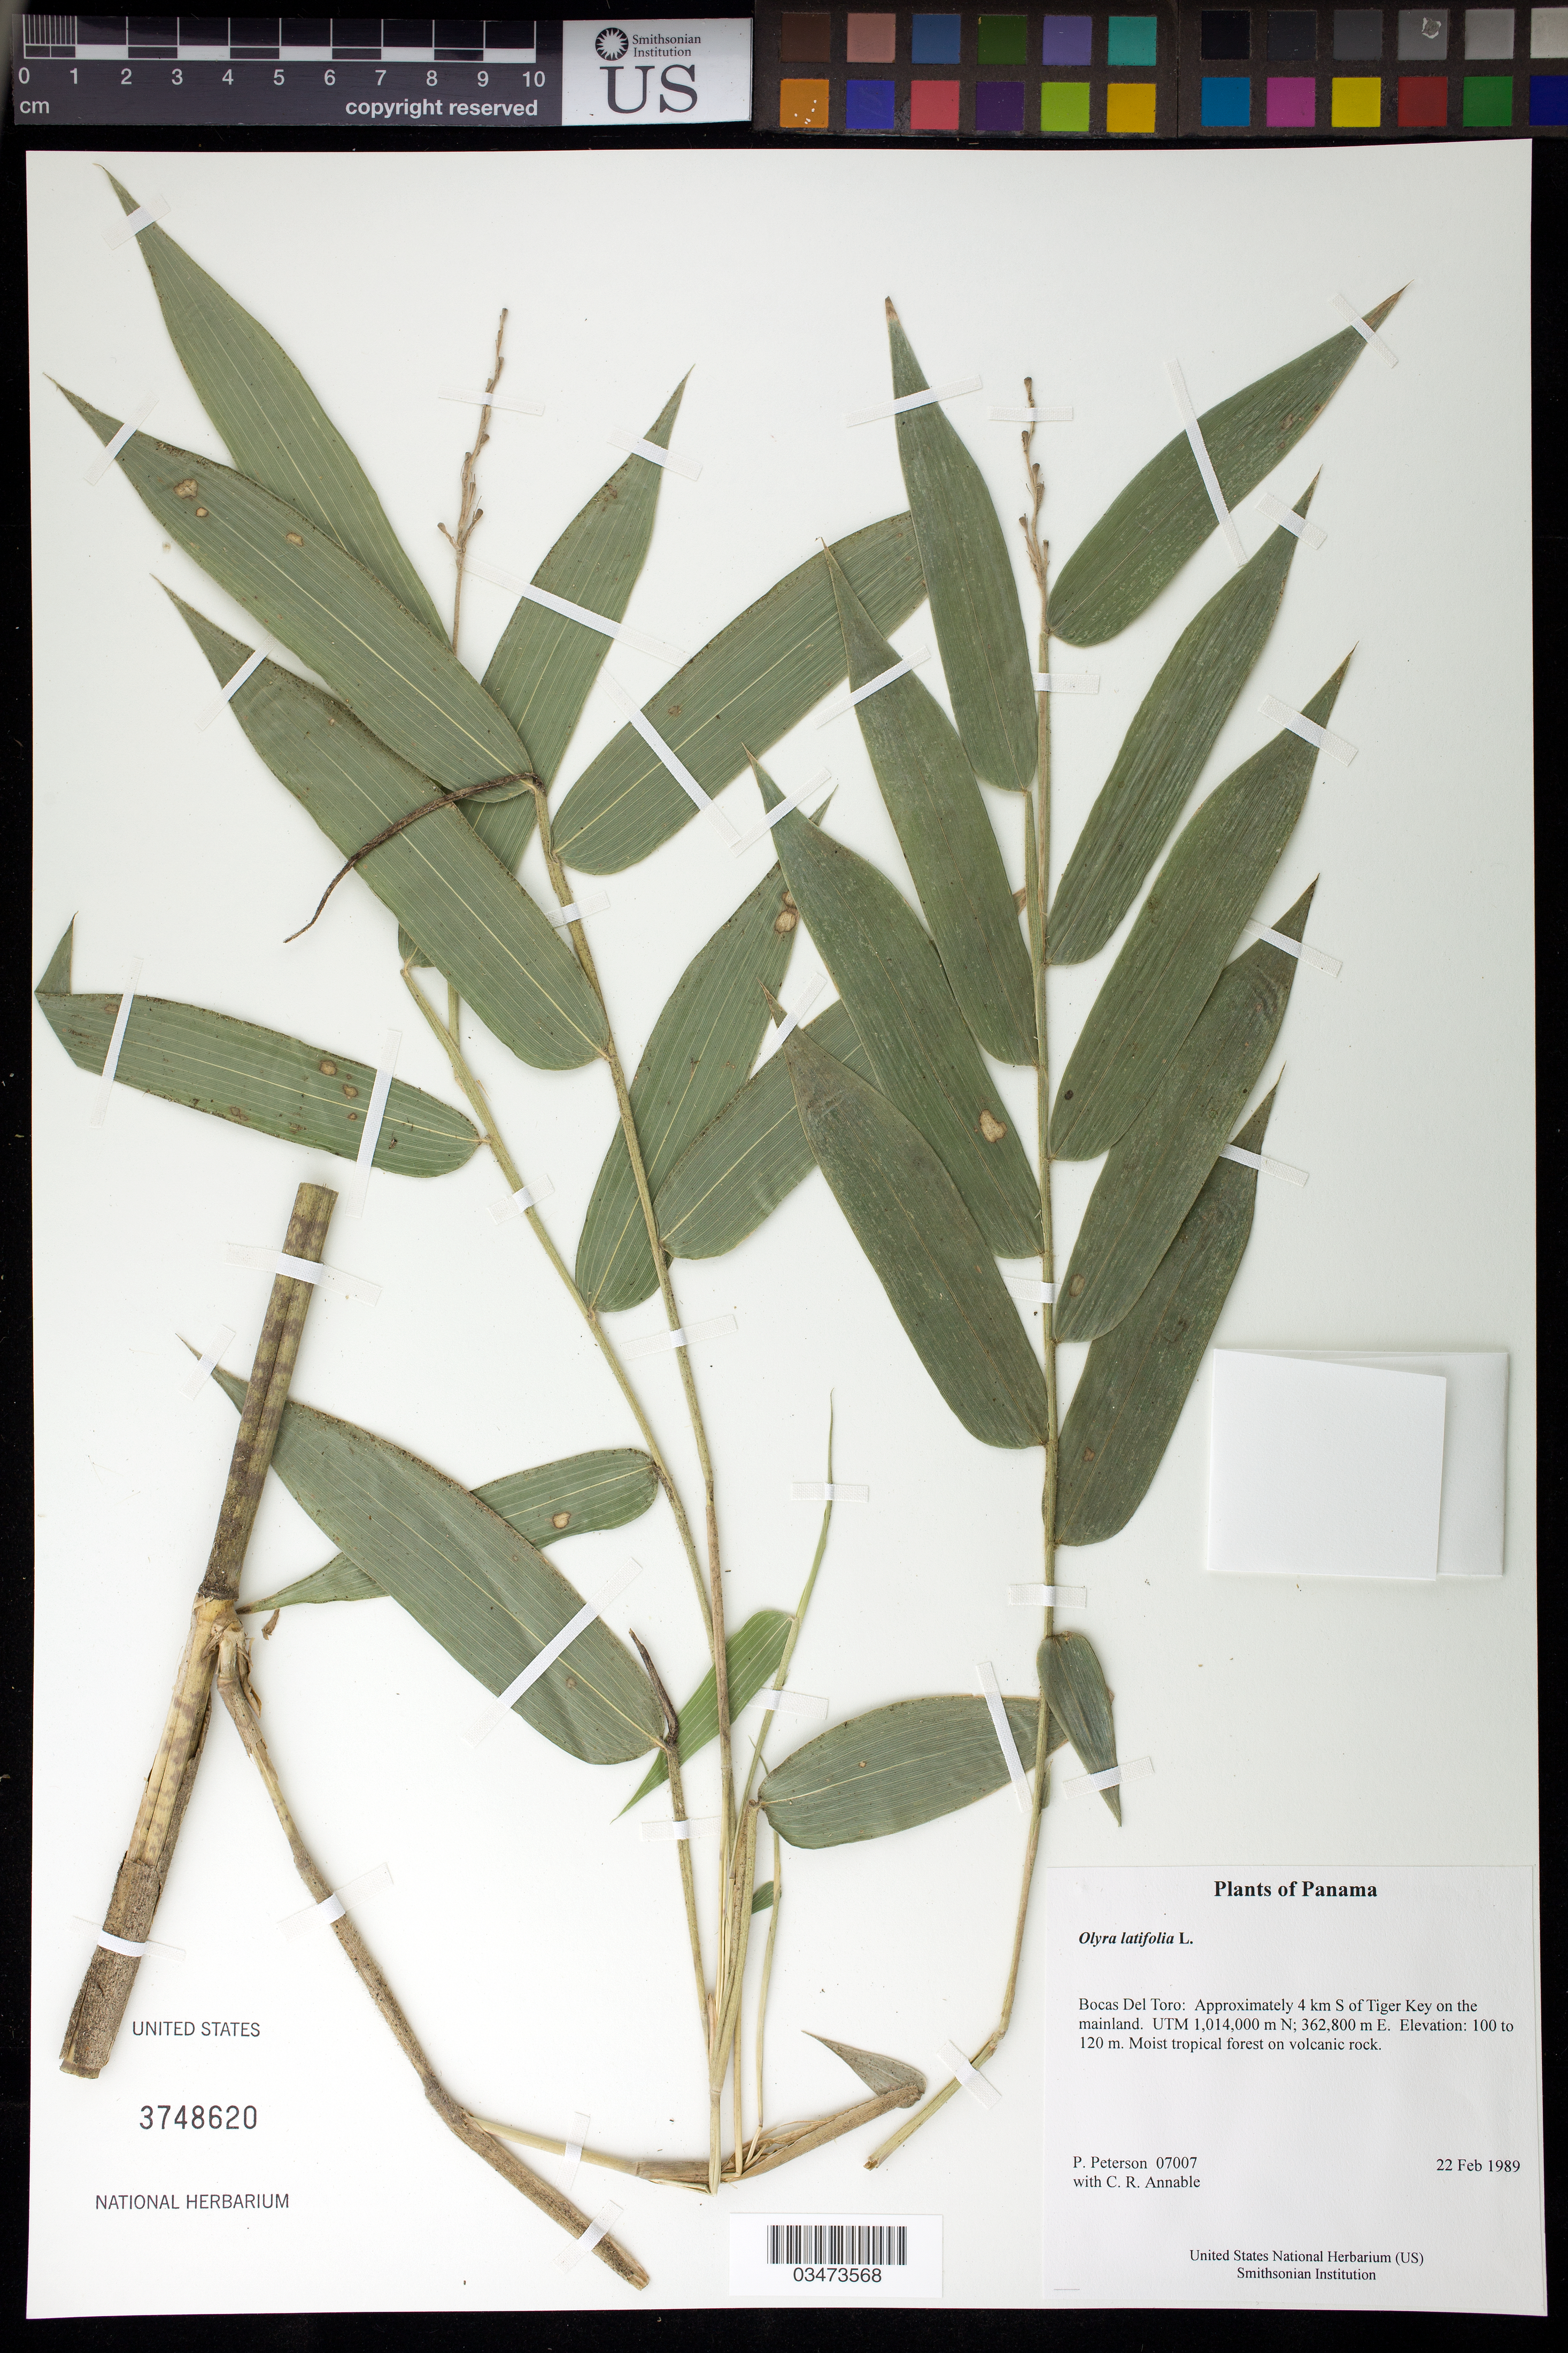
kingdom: Plantae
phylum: Tracheophyta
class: Liliopsida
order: Poales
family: Poaceae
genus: Olyra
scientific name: Olyra latifolia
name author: L.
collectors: P. M. Peterson & C. R. Annable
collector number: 07007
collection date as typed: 22 Feb 1989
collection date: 1989-02-22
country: Panama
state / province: Bocas del Toro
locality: Approximately 4 km S of Tiger Key on the mainland. UTM 1,014,000 m N; 362,800 m E.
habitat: Moist tropical forest on volcanic rock.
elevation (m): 100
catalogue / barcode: US 3748620